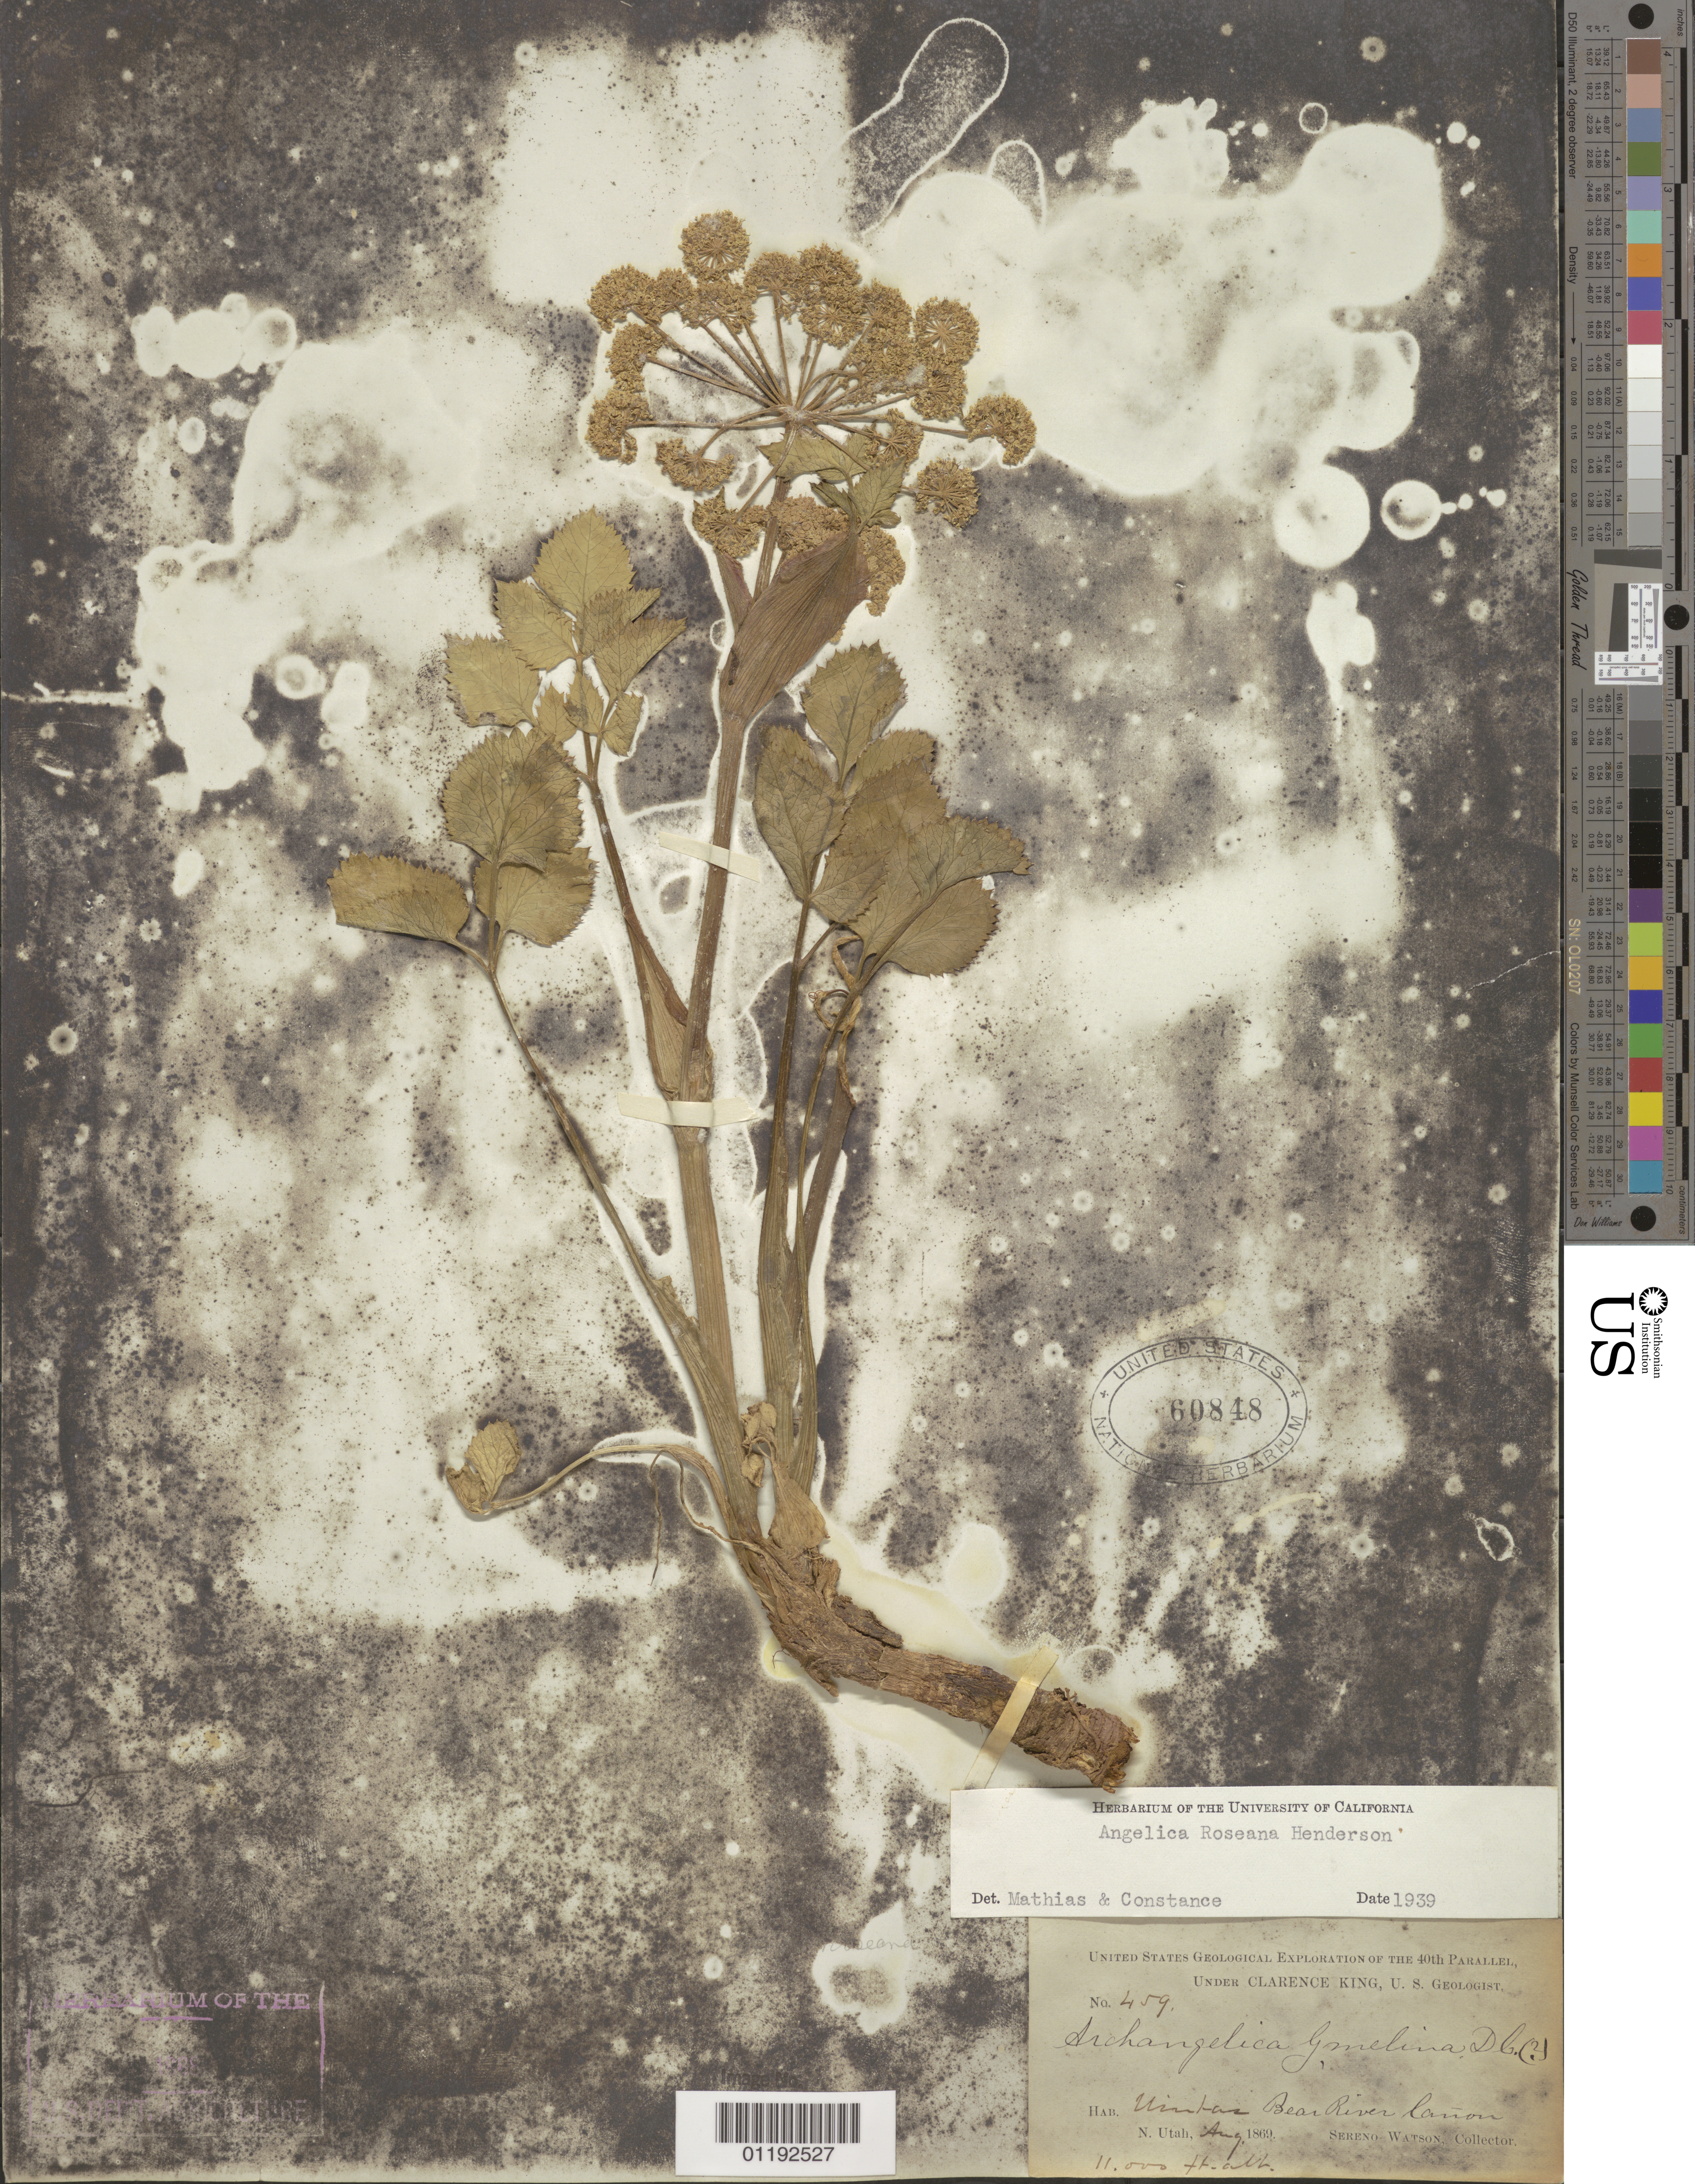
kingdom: Plantae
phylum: Tracheophyta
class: Magnoliopsida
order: Apiales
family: Apiaceae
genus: Angelica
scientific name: Angelica roseana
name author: L.F. Hend.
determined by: Mathias, M. E.; Constance, L.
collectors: S. Watson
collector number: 459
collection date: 1869-08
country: United States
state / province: Utah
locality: Uintas Bear River Canyon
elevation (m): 3353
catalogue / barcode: US 60848